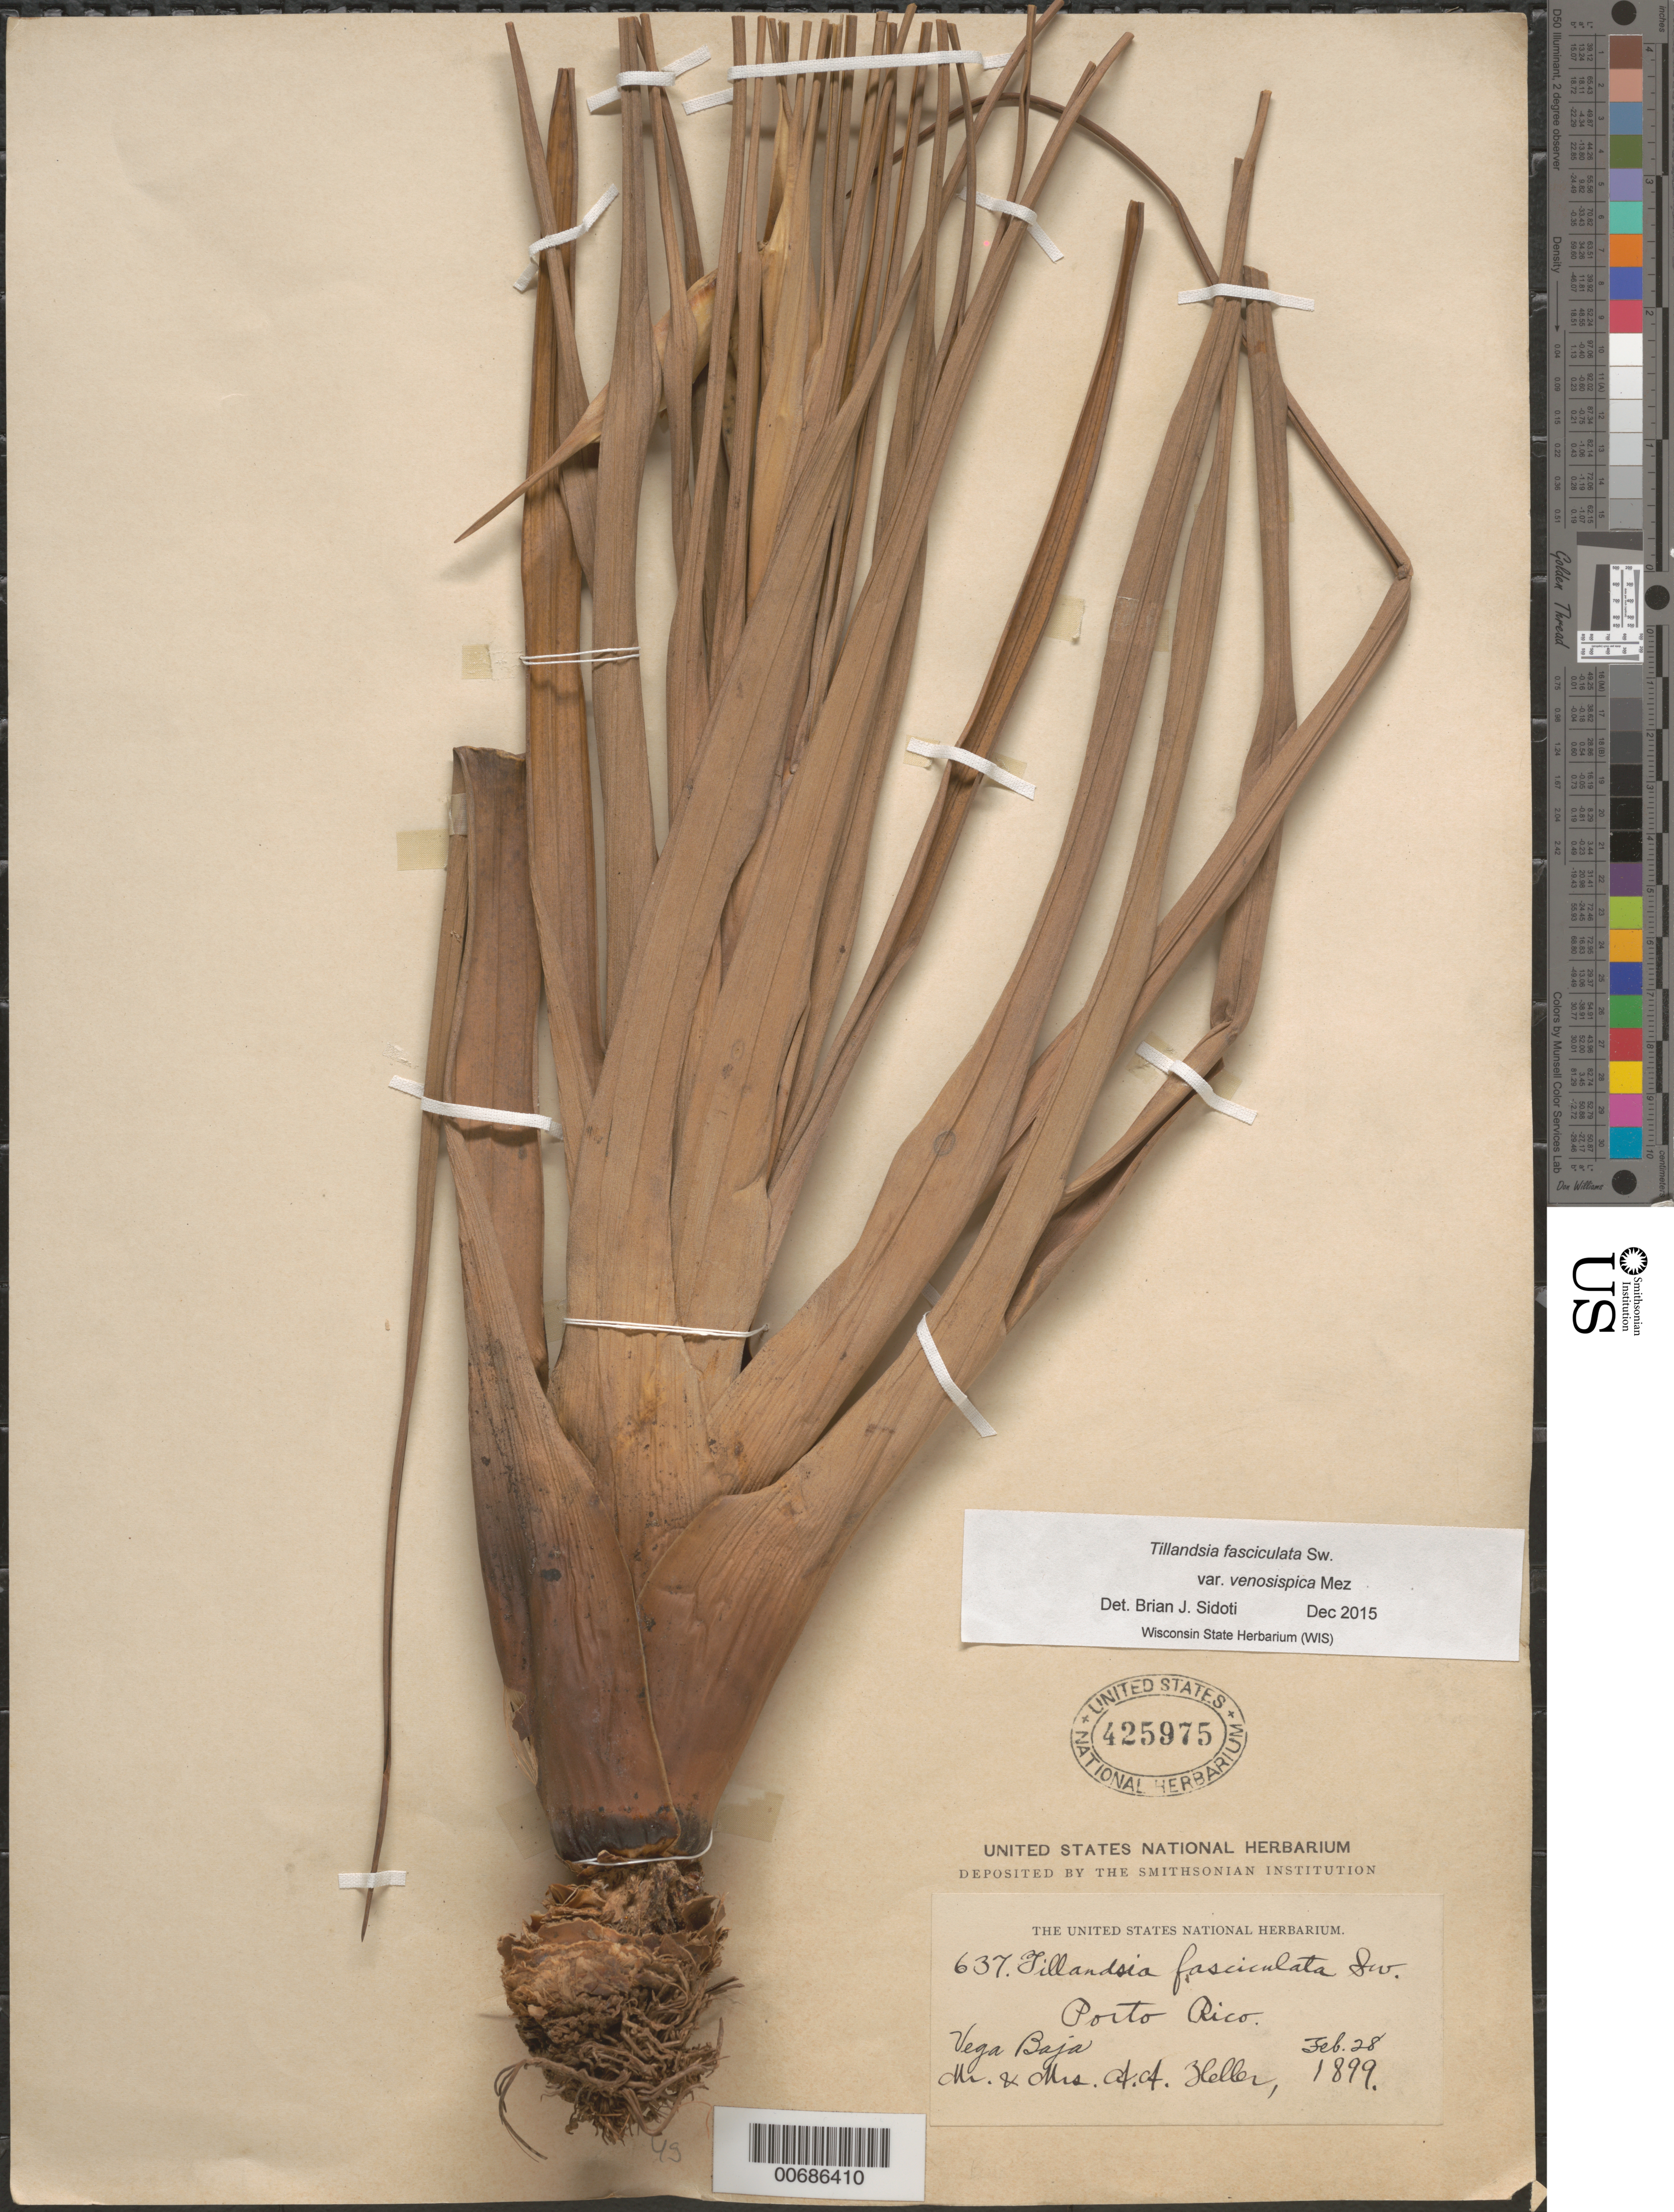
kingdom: Plantae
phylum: Tracheophyta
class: Liliopsida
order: Poales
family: Bromeliaceae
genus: Tillandsia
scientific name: Tillandsia fasciculata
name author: Sw.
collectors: A. A. Heller & -- Heller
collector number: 637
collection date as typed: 28 Feb 1899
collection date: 1899-02-28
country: Puerto Rico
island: Greater Antilles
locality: Vega Baja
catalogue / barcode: US 425975